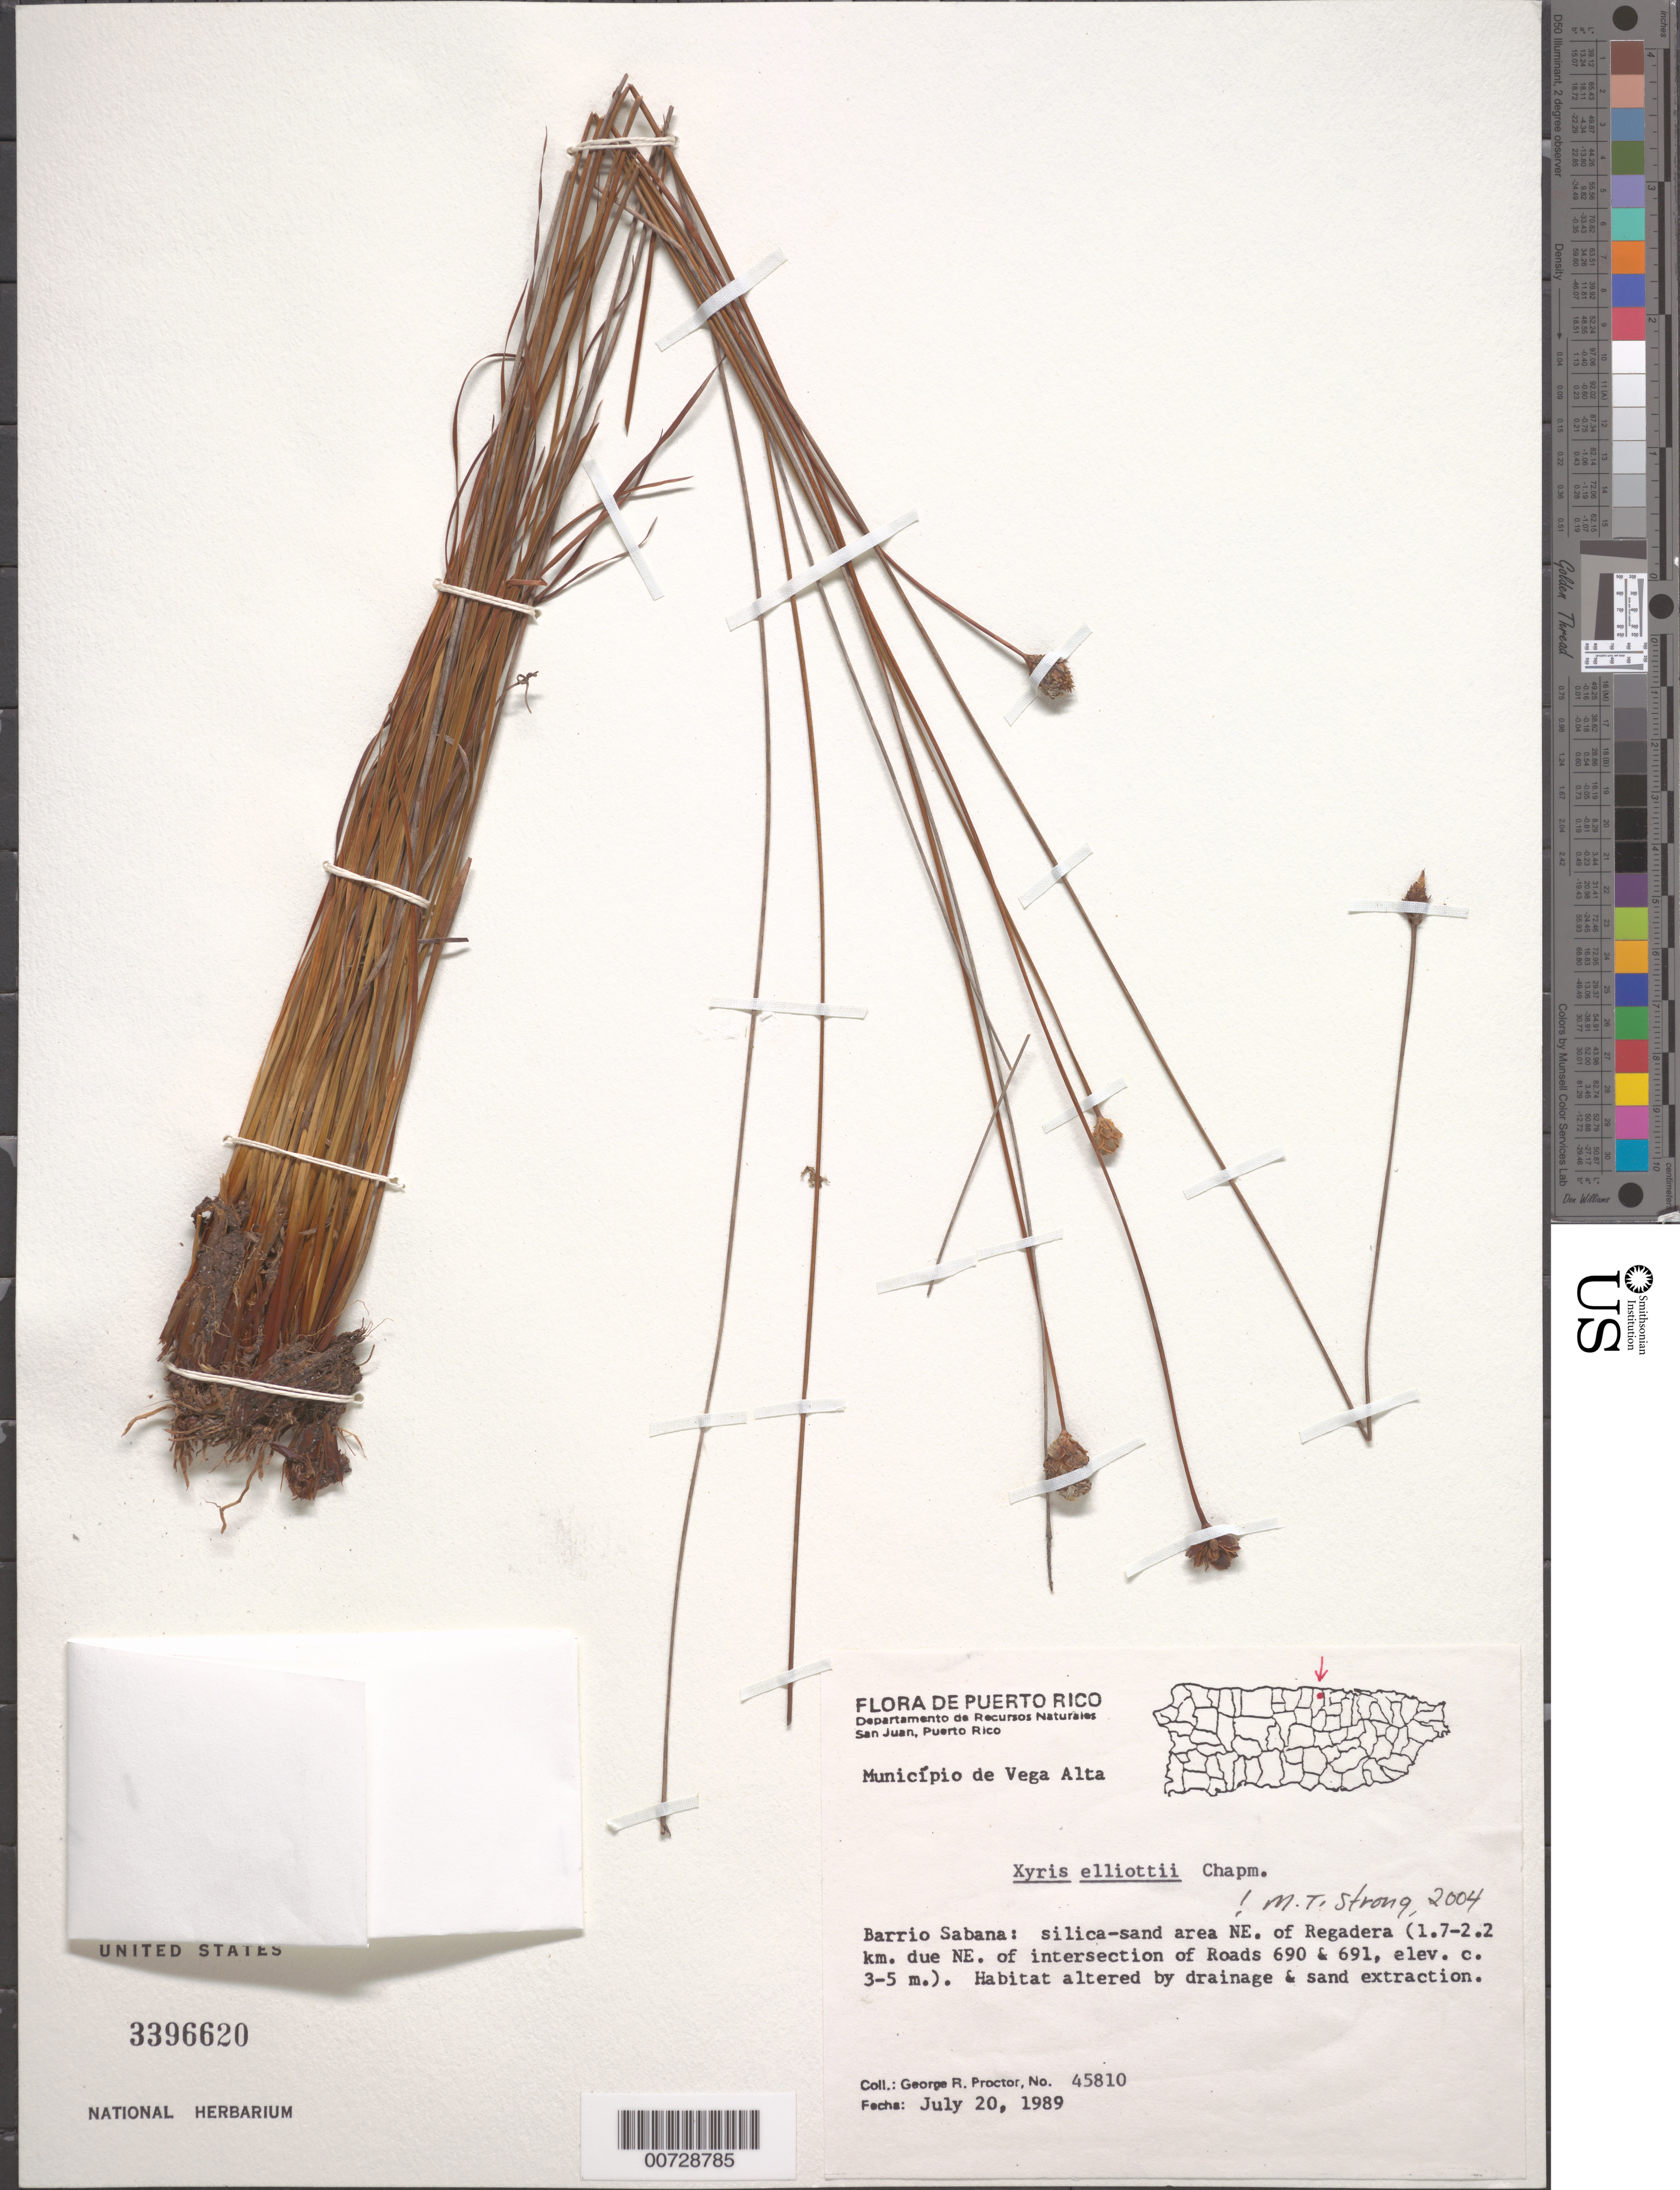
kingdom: Plantae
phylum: Tracheophyta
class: Liliopsida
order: Poales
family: Xyridaceae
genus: Xyris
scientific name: Xyris elliottii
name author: Chapm.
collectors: G. R. Proctor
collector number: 45810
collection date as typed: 20 Jul 1989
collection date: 1989-07-20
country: Puerto Rico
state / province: Vega Alta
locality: Mun. Vega Alta, Barrio Sabana: silica-sand area NE of Regadera (1.7-2.2 km due NE of intersection of Roads 690 & 691)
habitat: Silica-sand area; altered by drainage & sand extraction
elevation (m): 3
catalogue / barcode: US 3396620